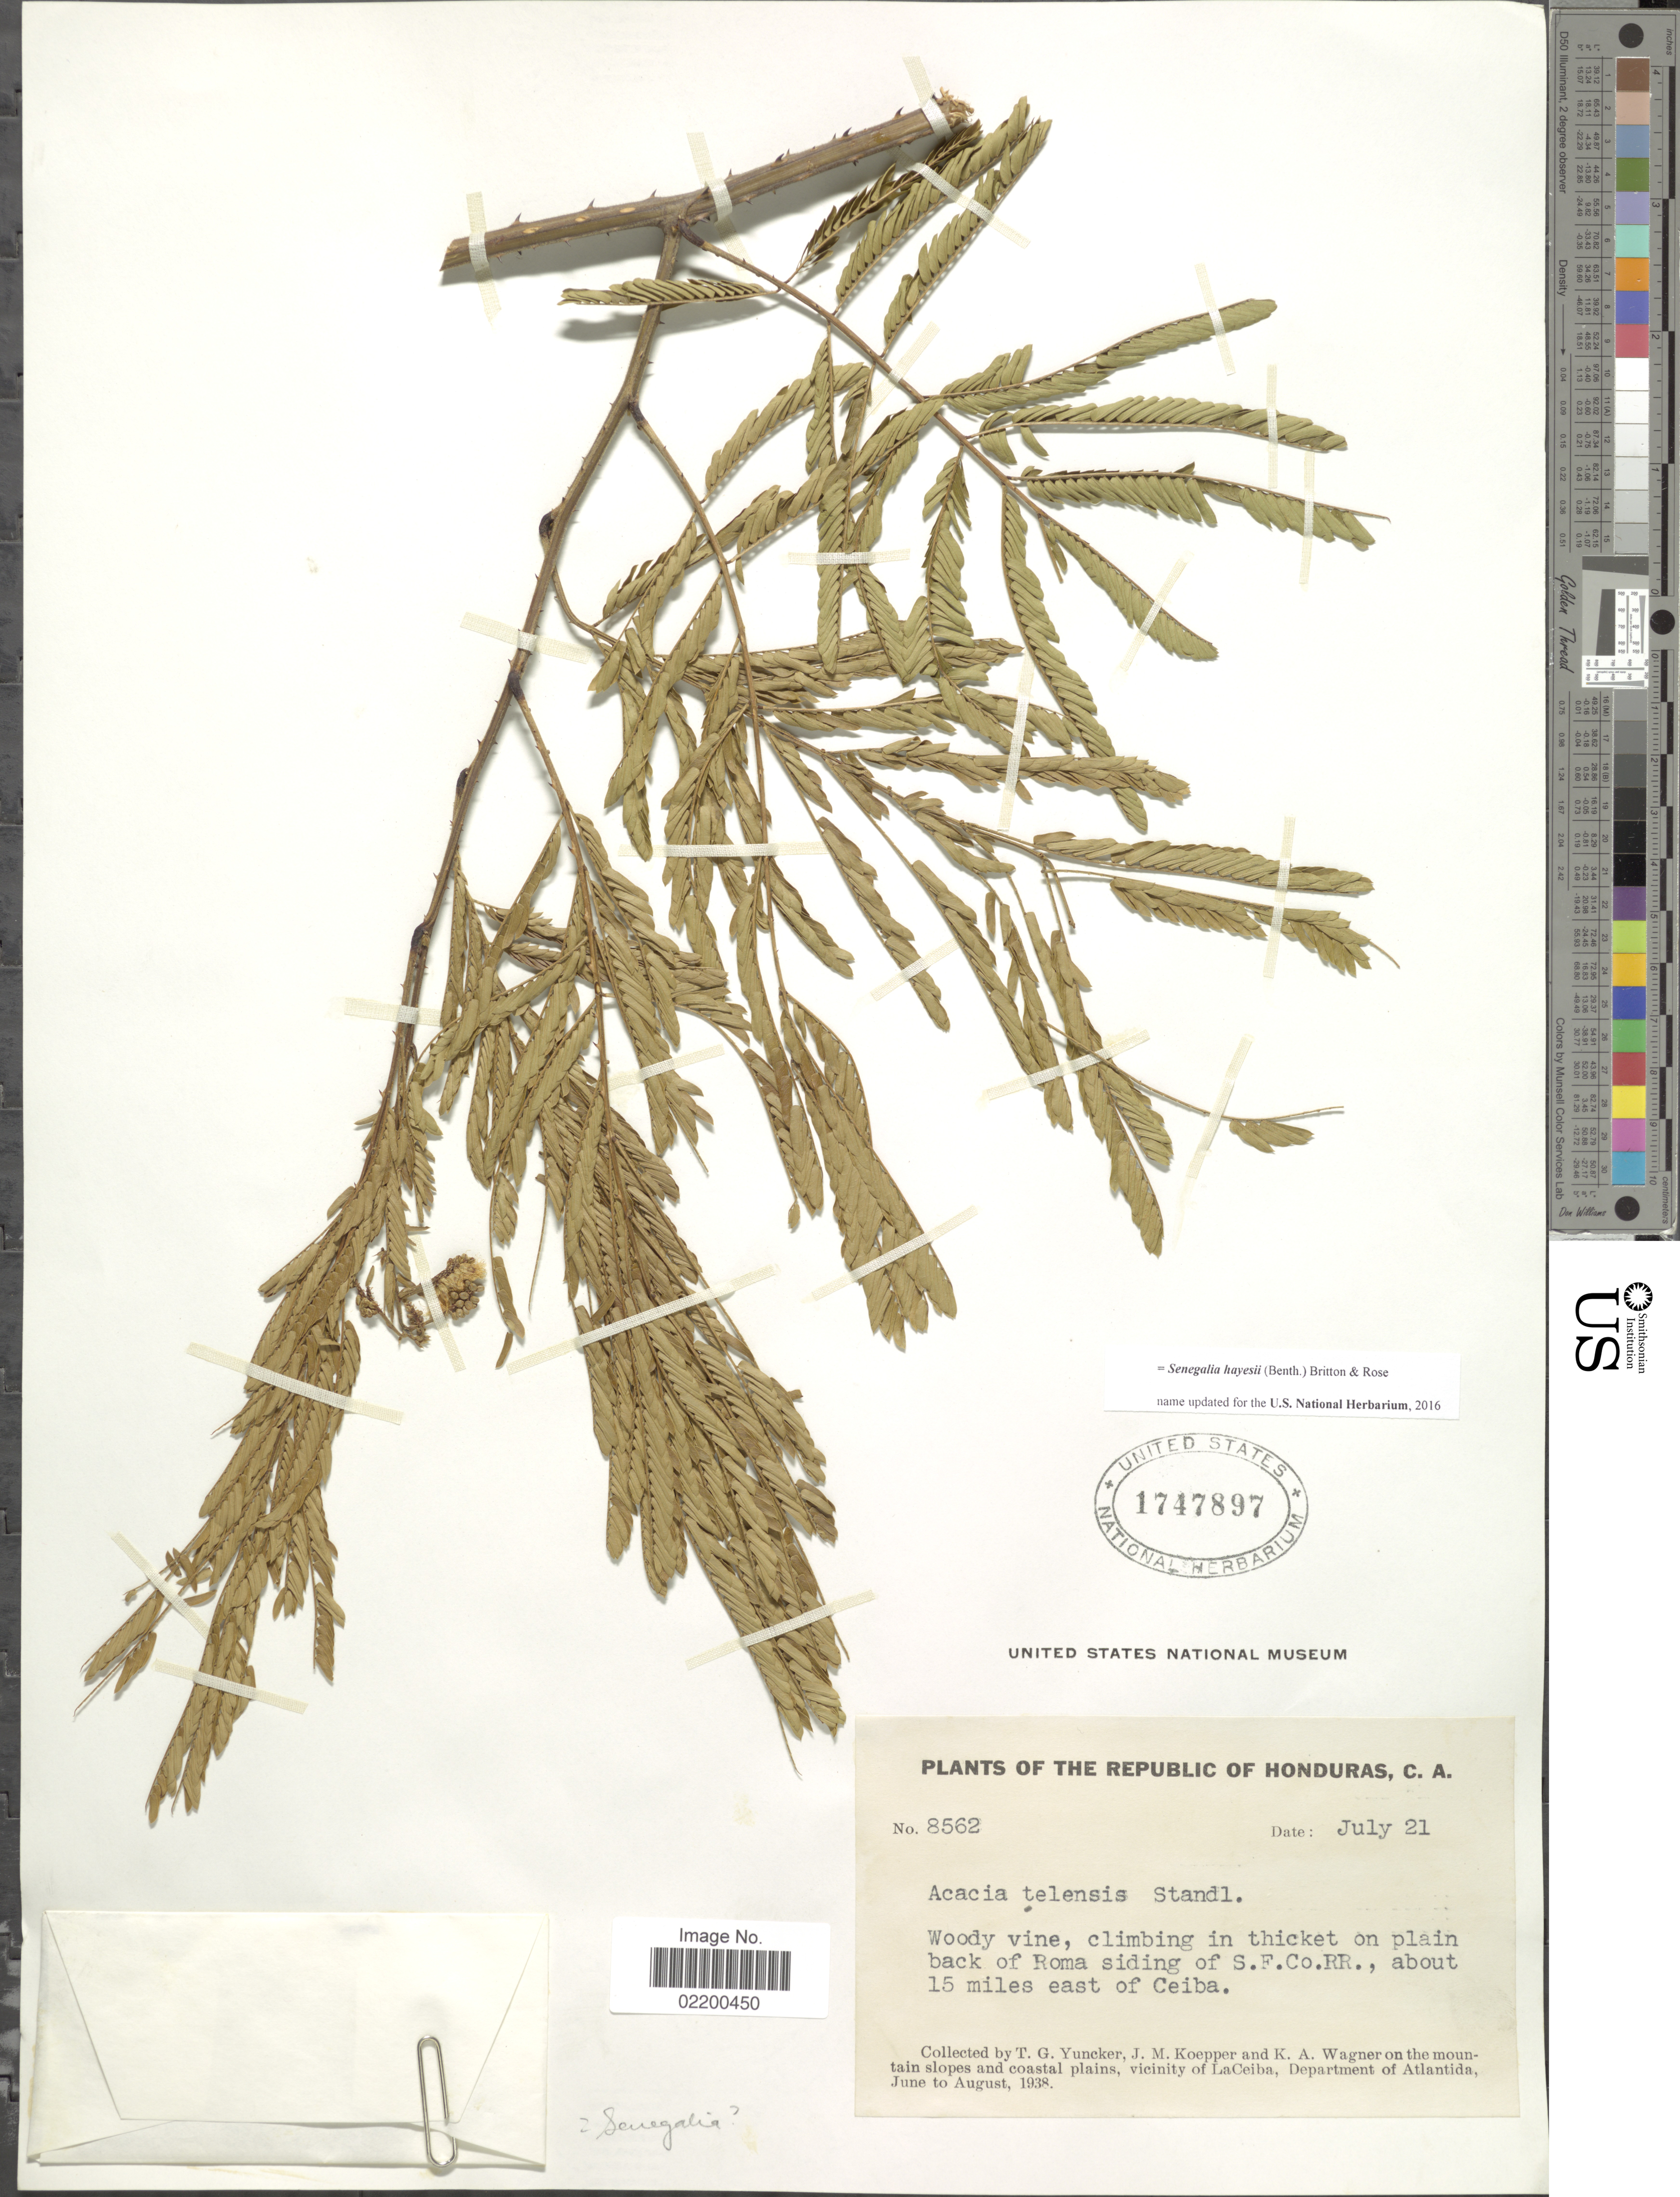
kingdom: Plantae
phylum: Tracheophyta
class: Magnoliopsida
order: Fabales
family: Fabaceae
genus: Senegalia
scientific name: Senegalia hayesii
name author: (Benth.) Britton & Rose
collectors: T. G. Yuncker, J. M. Koepper & K. A. Wagner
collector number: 8562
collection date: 1938-07-21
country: Honduras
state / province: Atlántida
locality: The Republic of Honduras, C.A., on the mountain slopes and coastal plains, vicinity of LaCeiba, Department of Atlantida, 15 miles east of Ceiba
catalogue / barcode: US 1747897